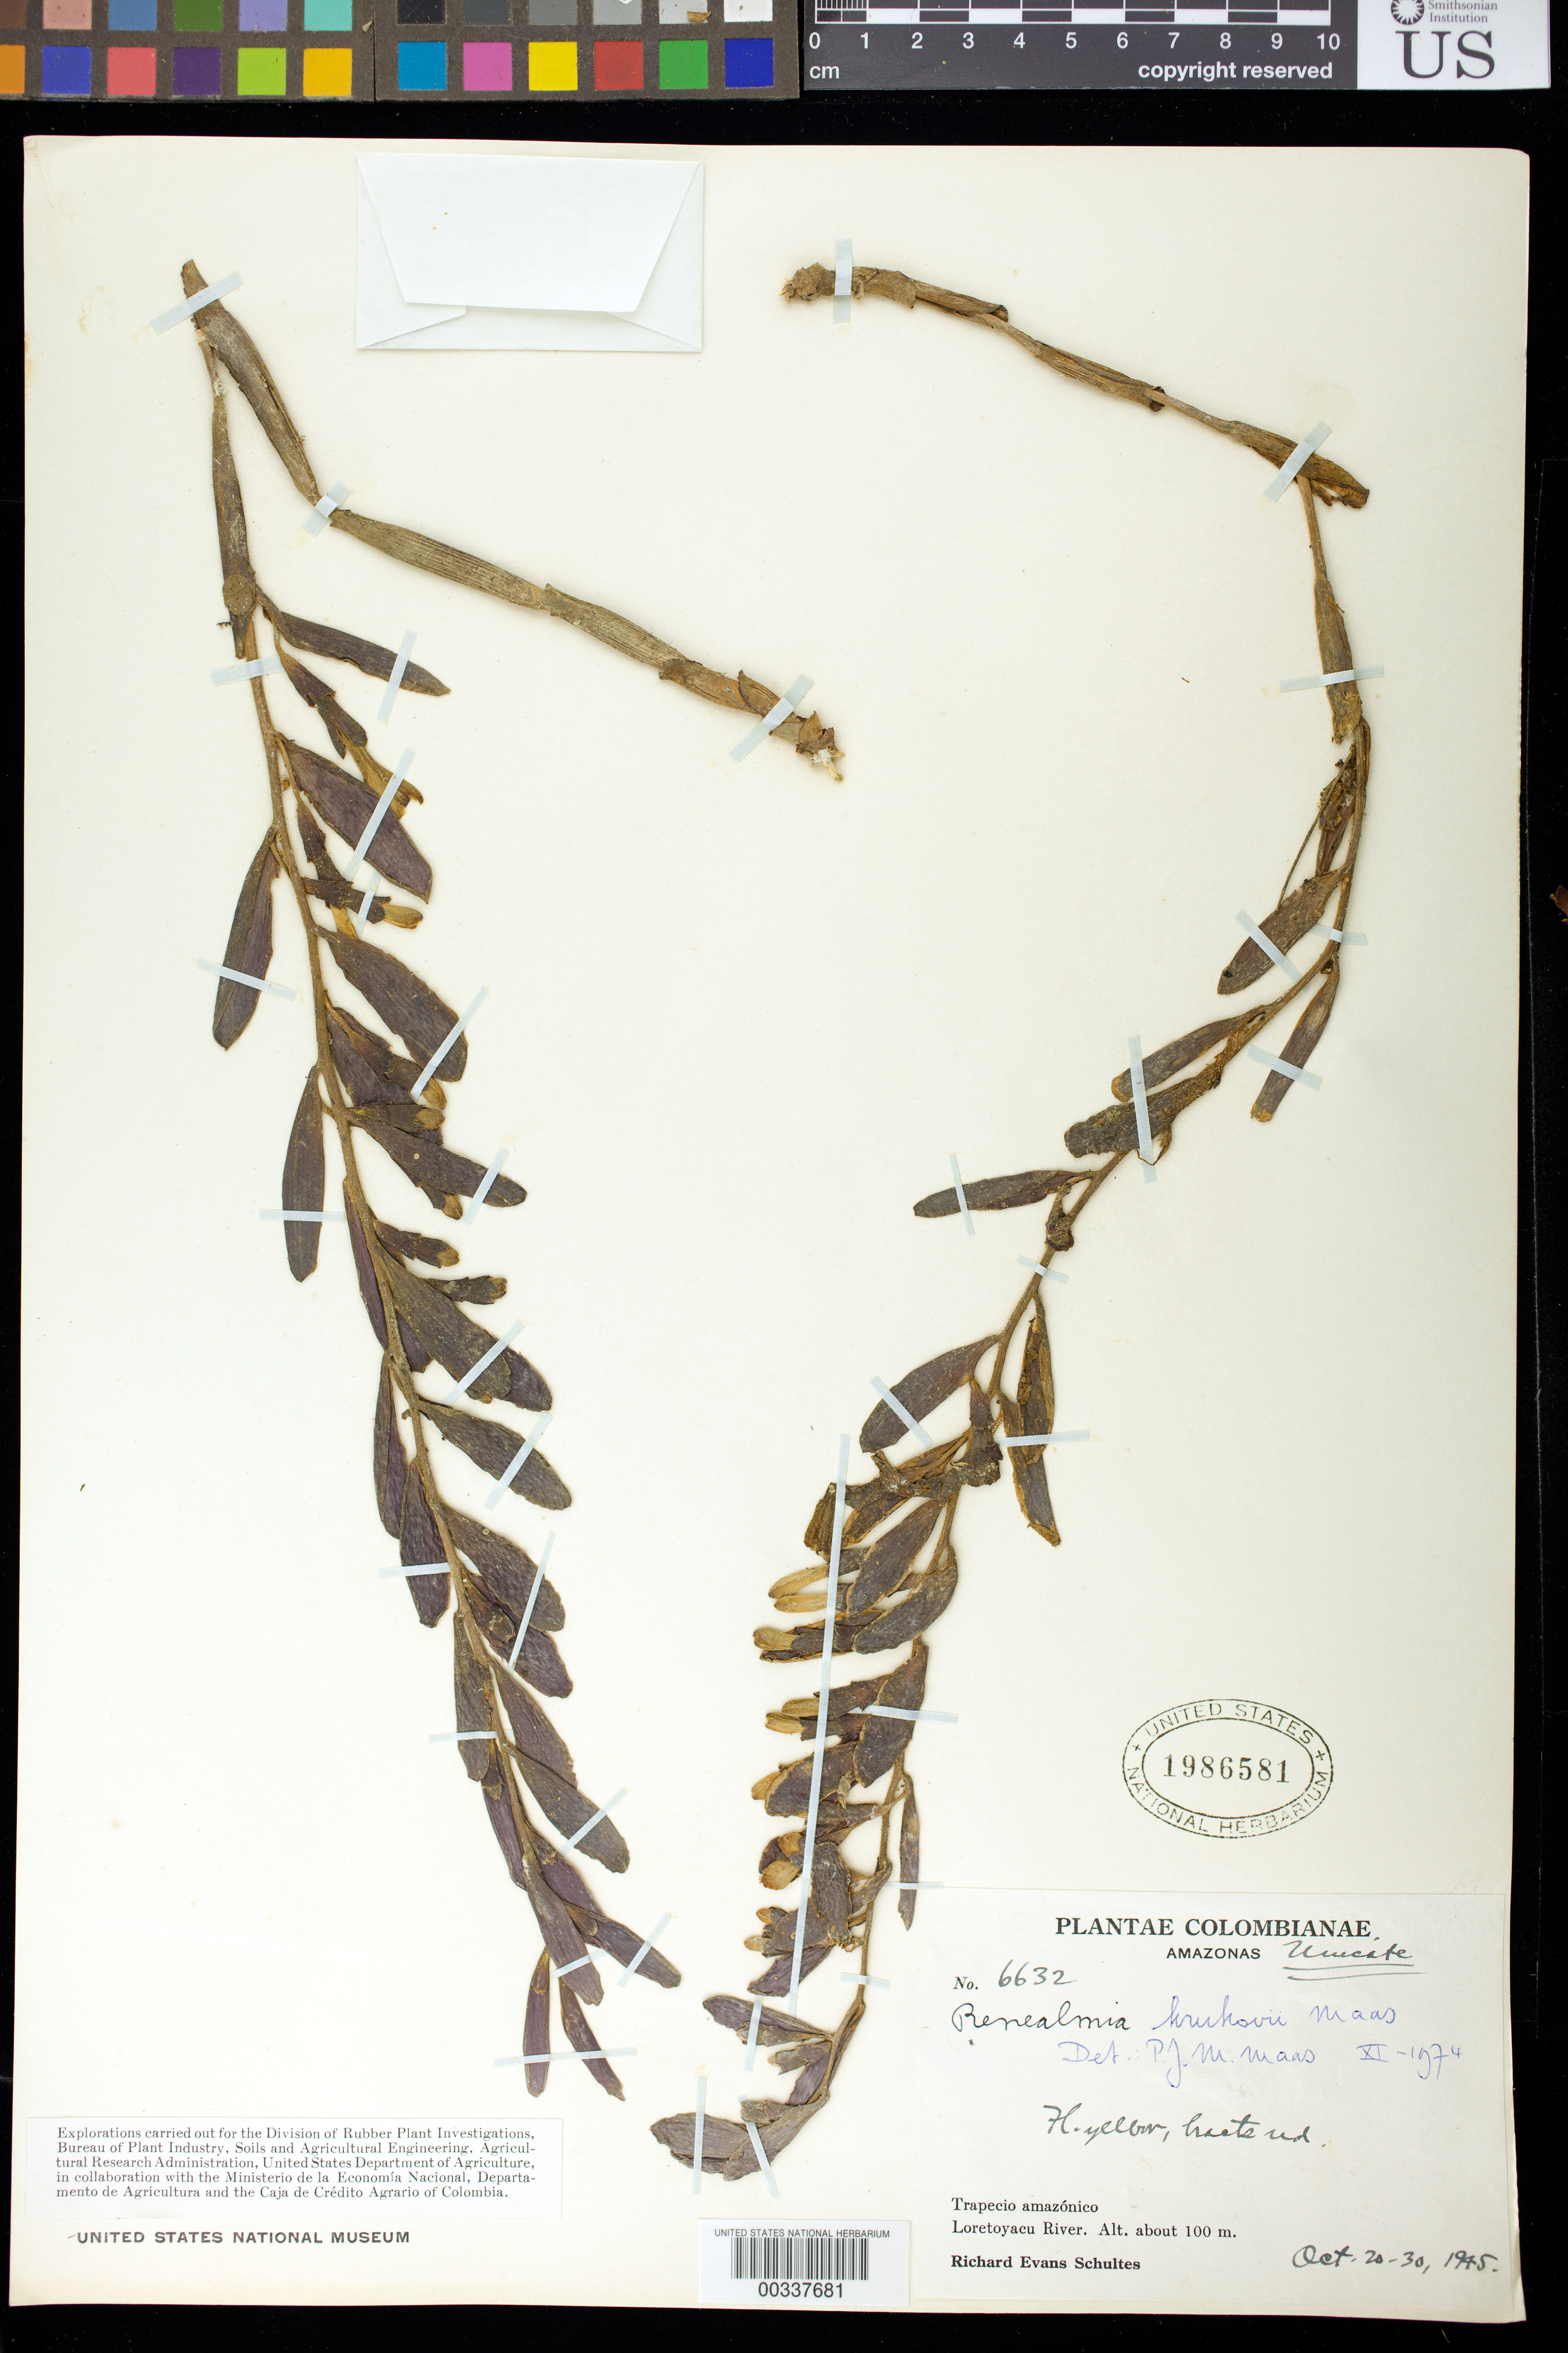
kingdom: Plantae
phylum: Tracheophyta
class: Liliopsida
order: Zingiberales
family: Zingiberaceae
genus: Renealmia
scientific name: Renealmia krukovii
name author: Maas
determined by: Maas, Paul J. M.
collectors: R. E. Schultes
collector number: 6632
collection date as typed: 20 Oct 1945 to 30 Oct 1945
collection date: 1945-10-20/1945-10-30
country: Colombia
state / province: Amazônas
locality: Trapecio Amazonico, Loreto-Yacu River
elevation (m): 100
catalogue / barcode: US 1986581